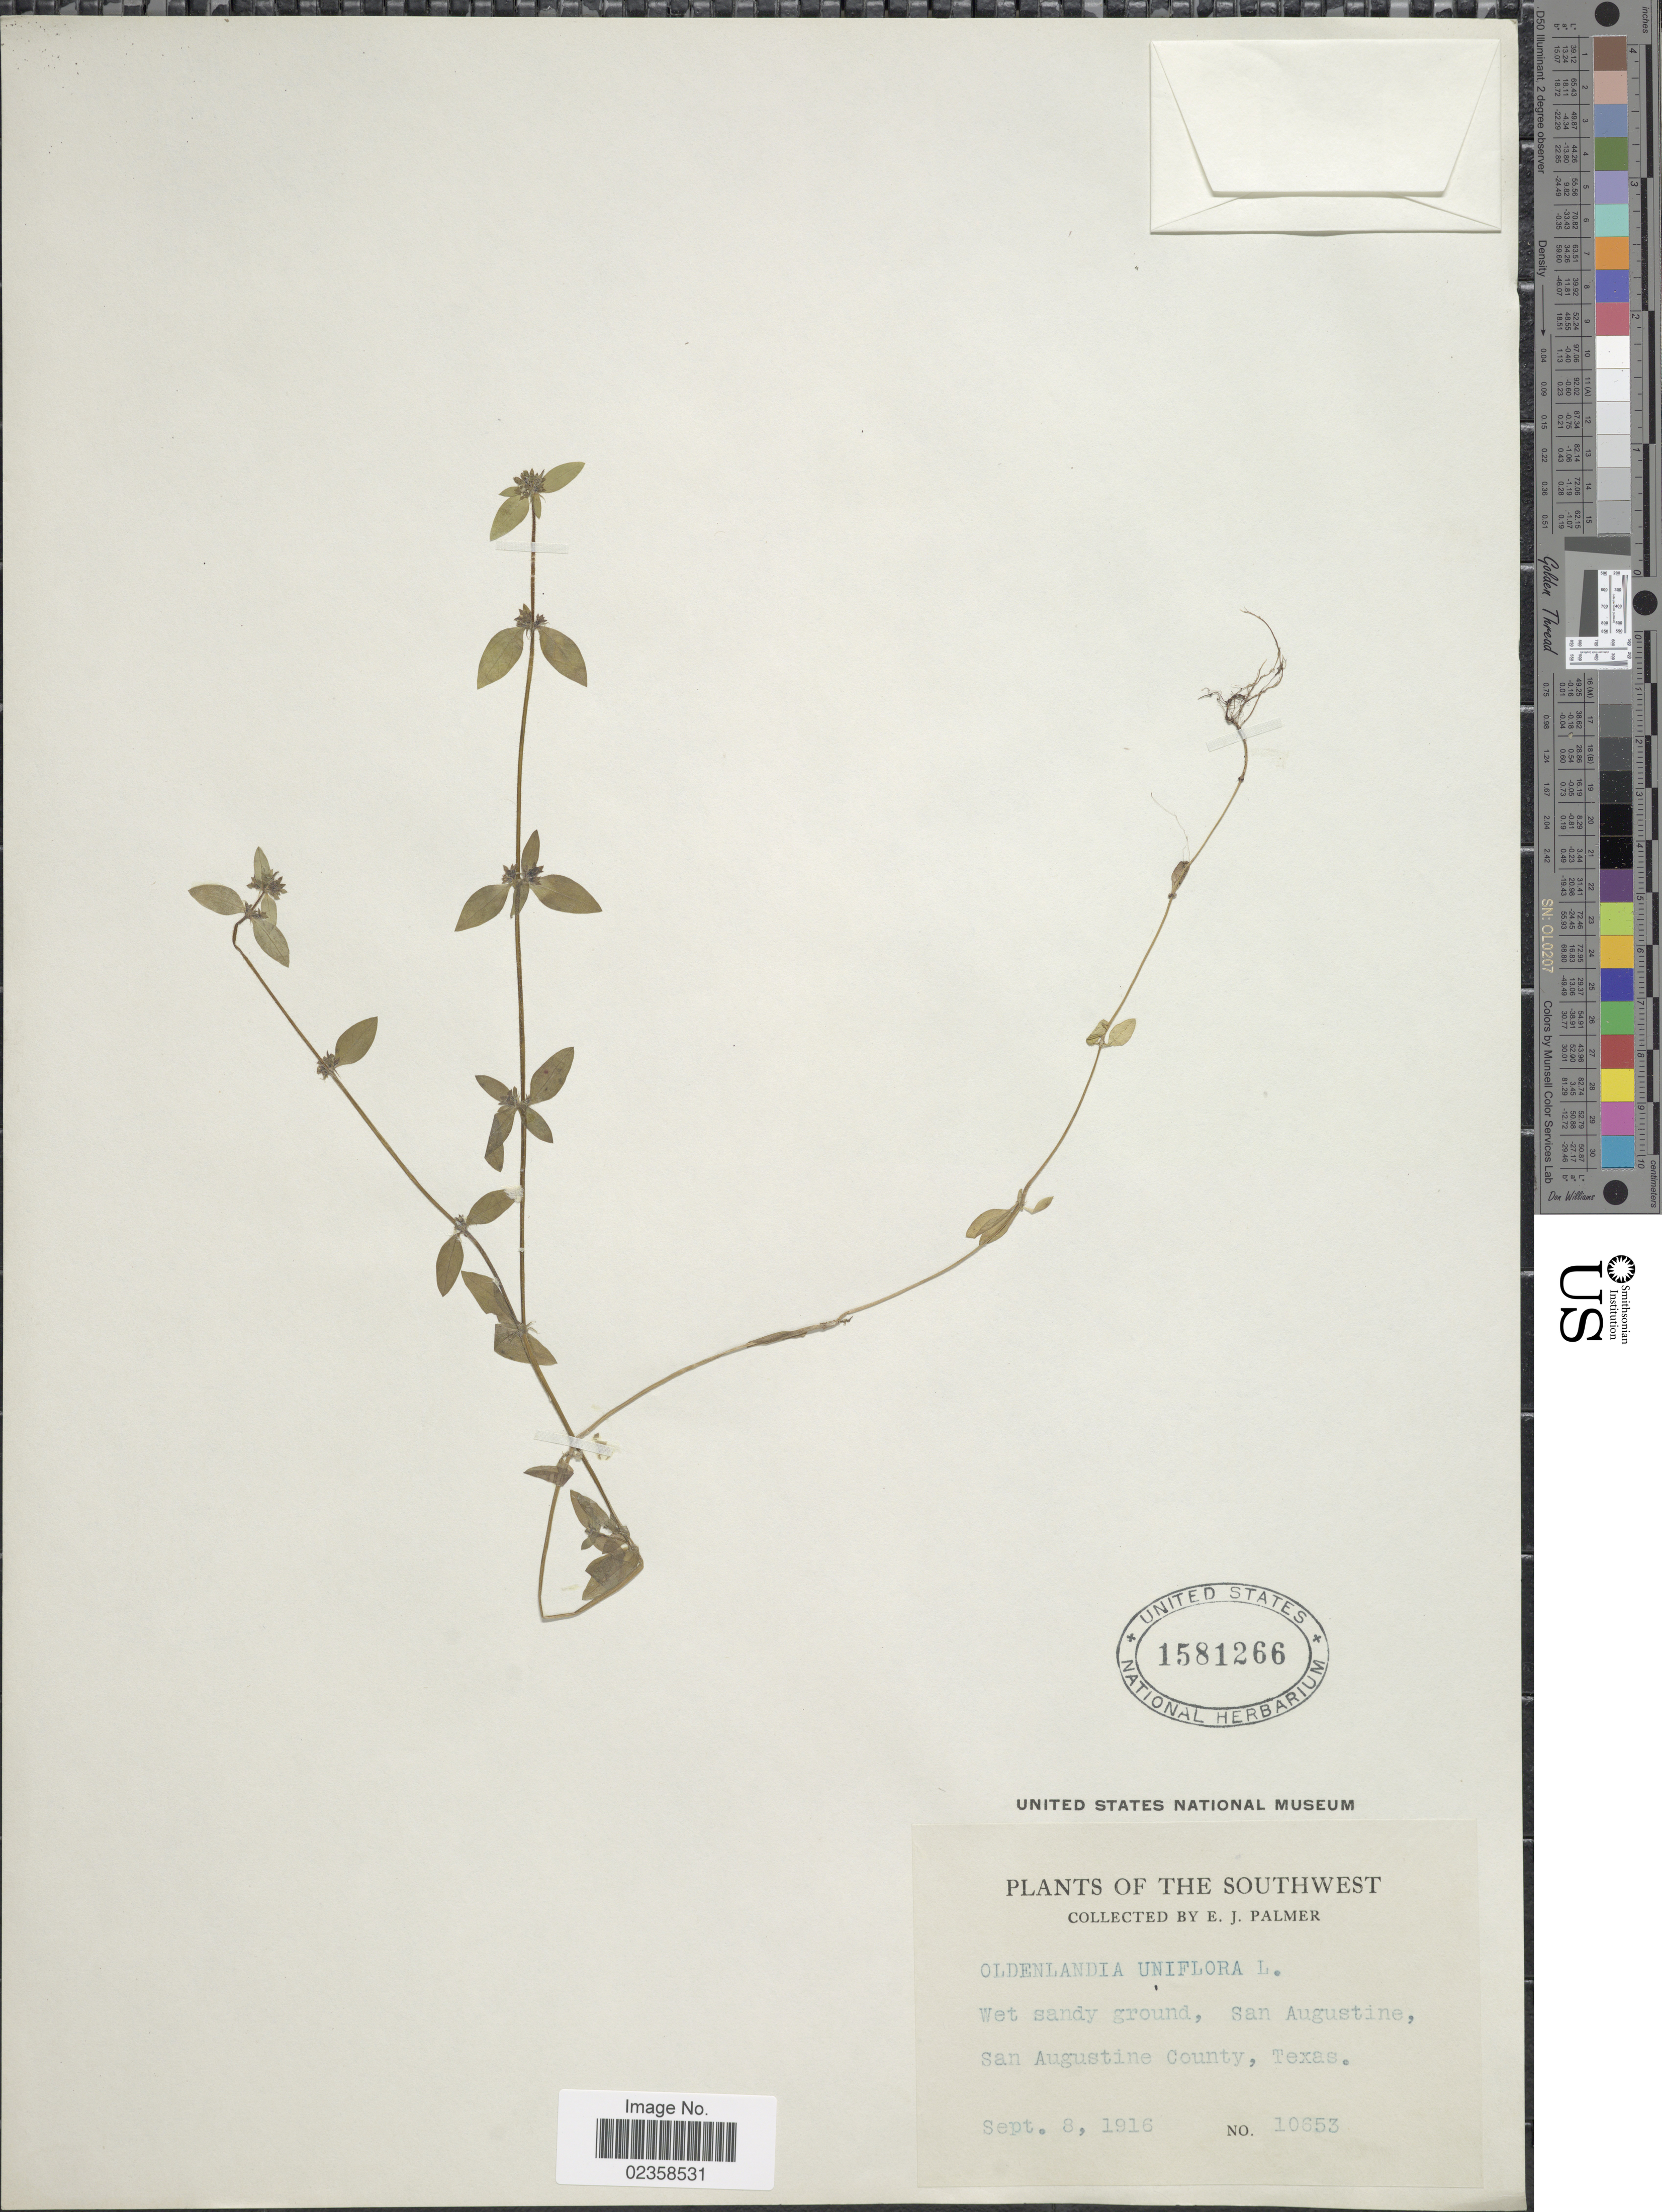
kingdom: Plantae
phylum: Tracheophyta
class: Magnoliopsida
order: Gentianales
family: Rubiaceae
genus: Oldenlandia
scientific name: Oldenlandia uniflora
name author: L.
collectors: E. J. Palmer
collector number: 10653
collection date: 1916-09-08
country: United States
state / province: Texas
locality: San Augustine, San Augustine County, Texas, The Southwest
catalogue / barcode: US 1581266